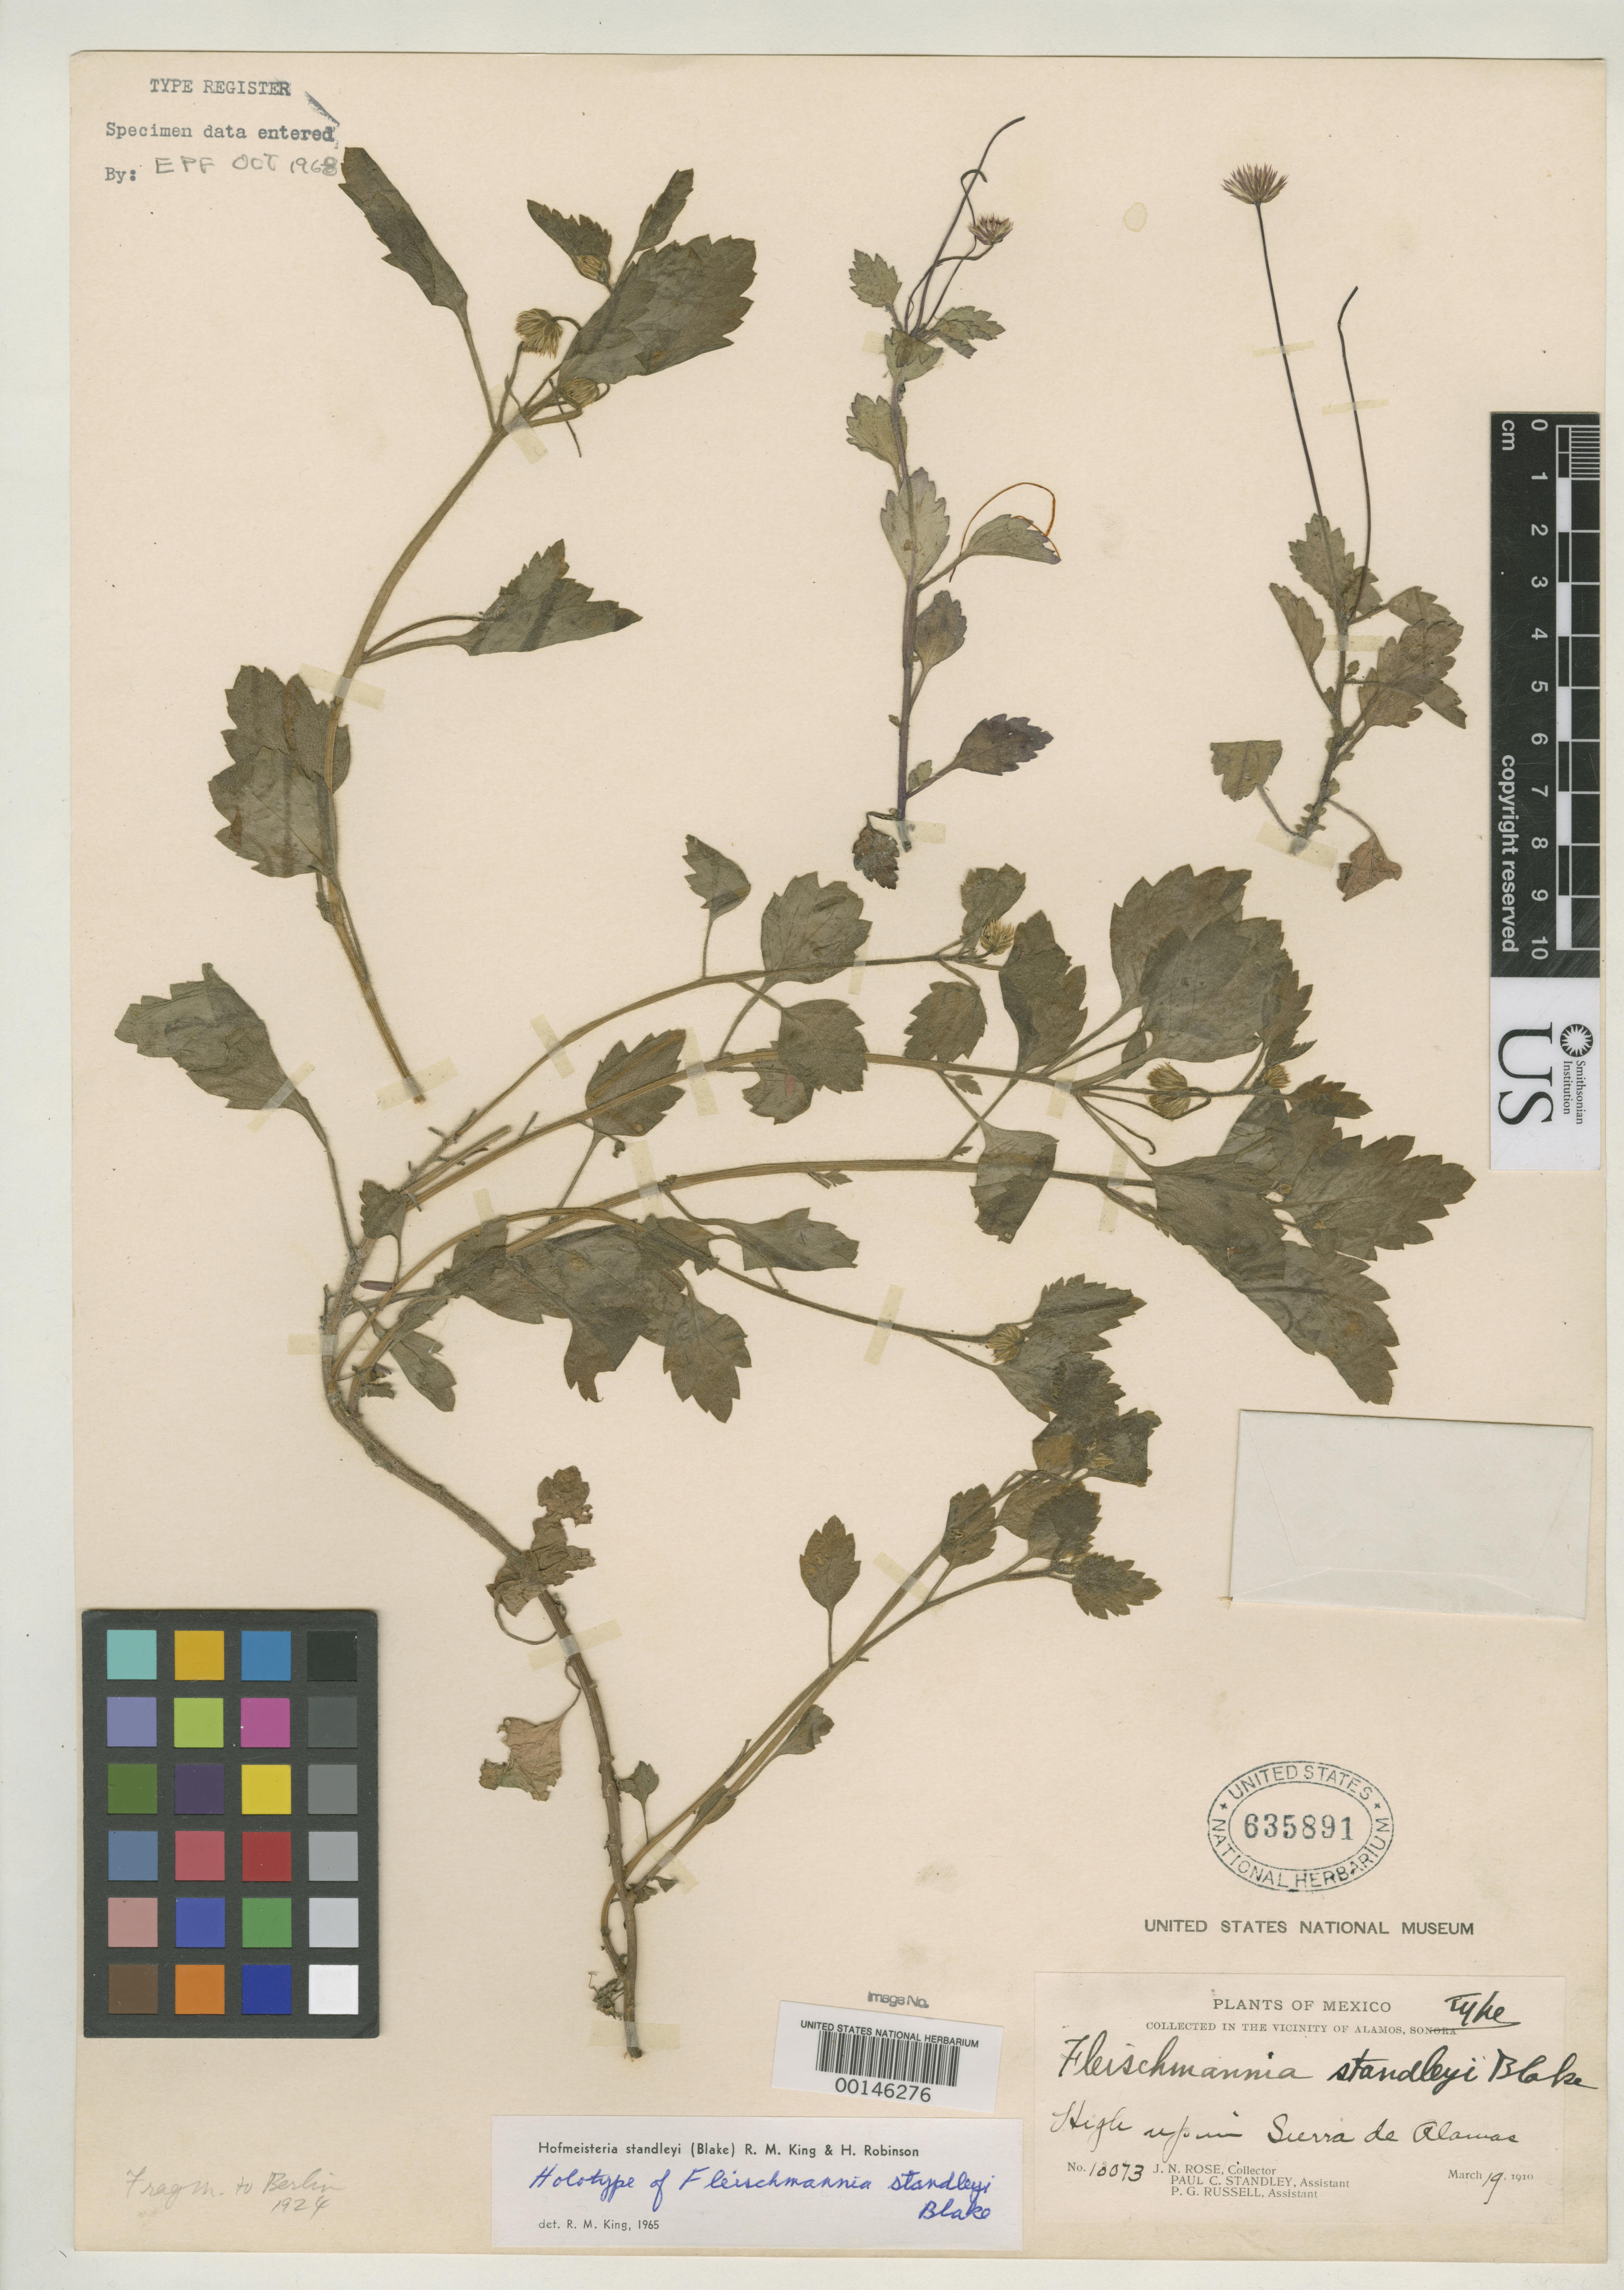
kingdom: Plantae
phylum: Tracheophyta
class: Magnoliopsida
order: Asterales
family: Asteraceae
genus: Fleischmannia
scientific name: Fleischmannia standleyi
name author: S.F. Blake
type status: Holotype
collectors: J. N. Rose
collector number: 13073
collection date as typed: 19 Mar 1910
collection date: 1910-03-19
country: Mexico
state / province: Sonora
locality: Sierra de Los Alamos.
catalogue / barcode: US 635891